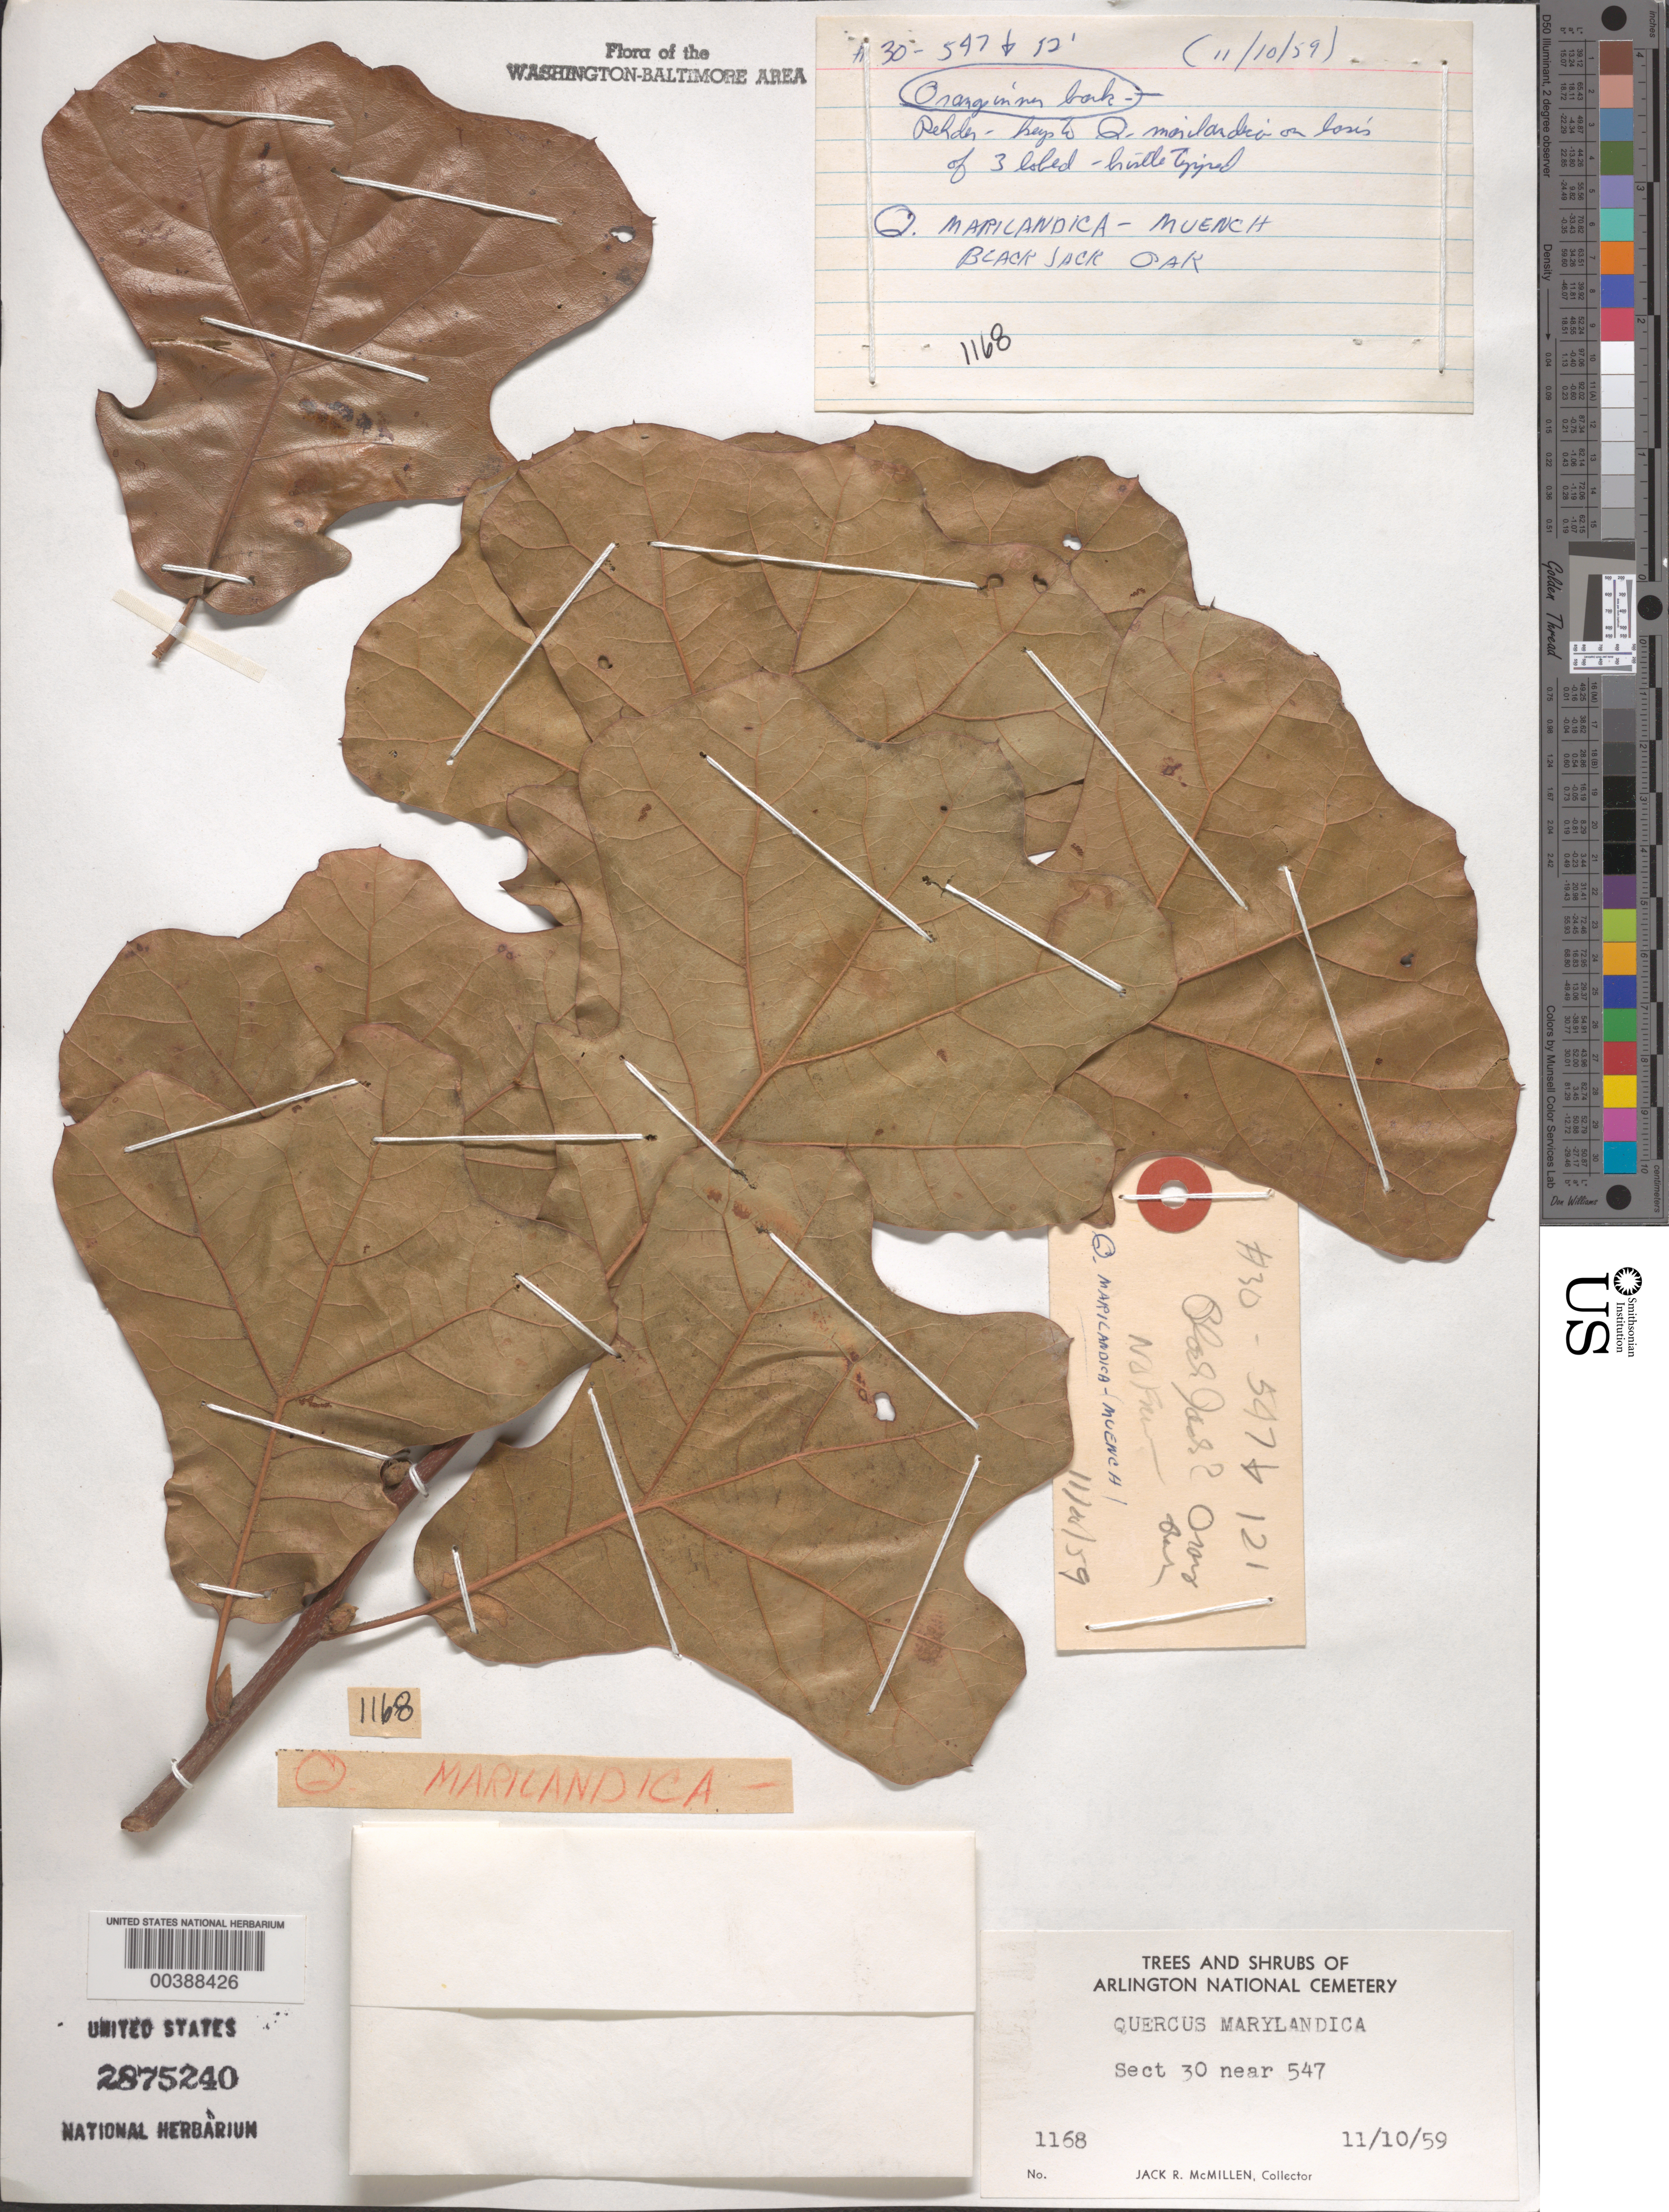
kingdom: Plantae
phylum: Tracheophyta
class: Magnoliopsida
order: Fagales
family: Fagaceae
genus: Quercus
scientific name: Quercus marilandica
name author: (L.) Münchh.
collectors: J. McMillen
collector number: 1168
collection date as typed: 10 Nov 1959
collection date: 1959-11-10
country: United States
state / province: Virginia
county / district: Arlington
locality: Arlington National Cemetery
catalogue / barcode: US 2875240